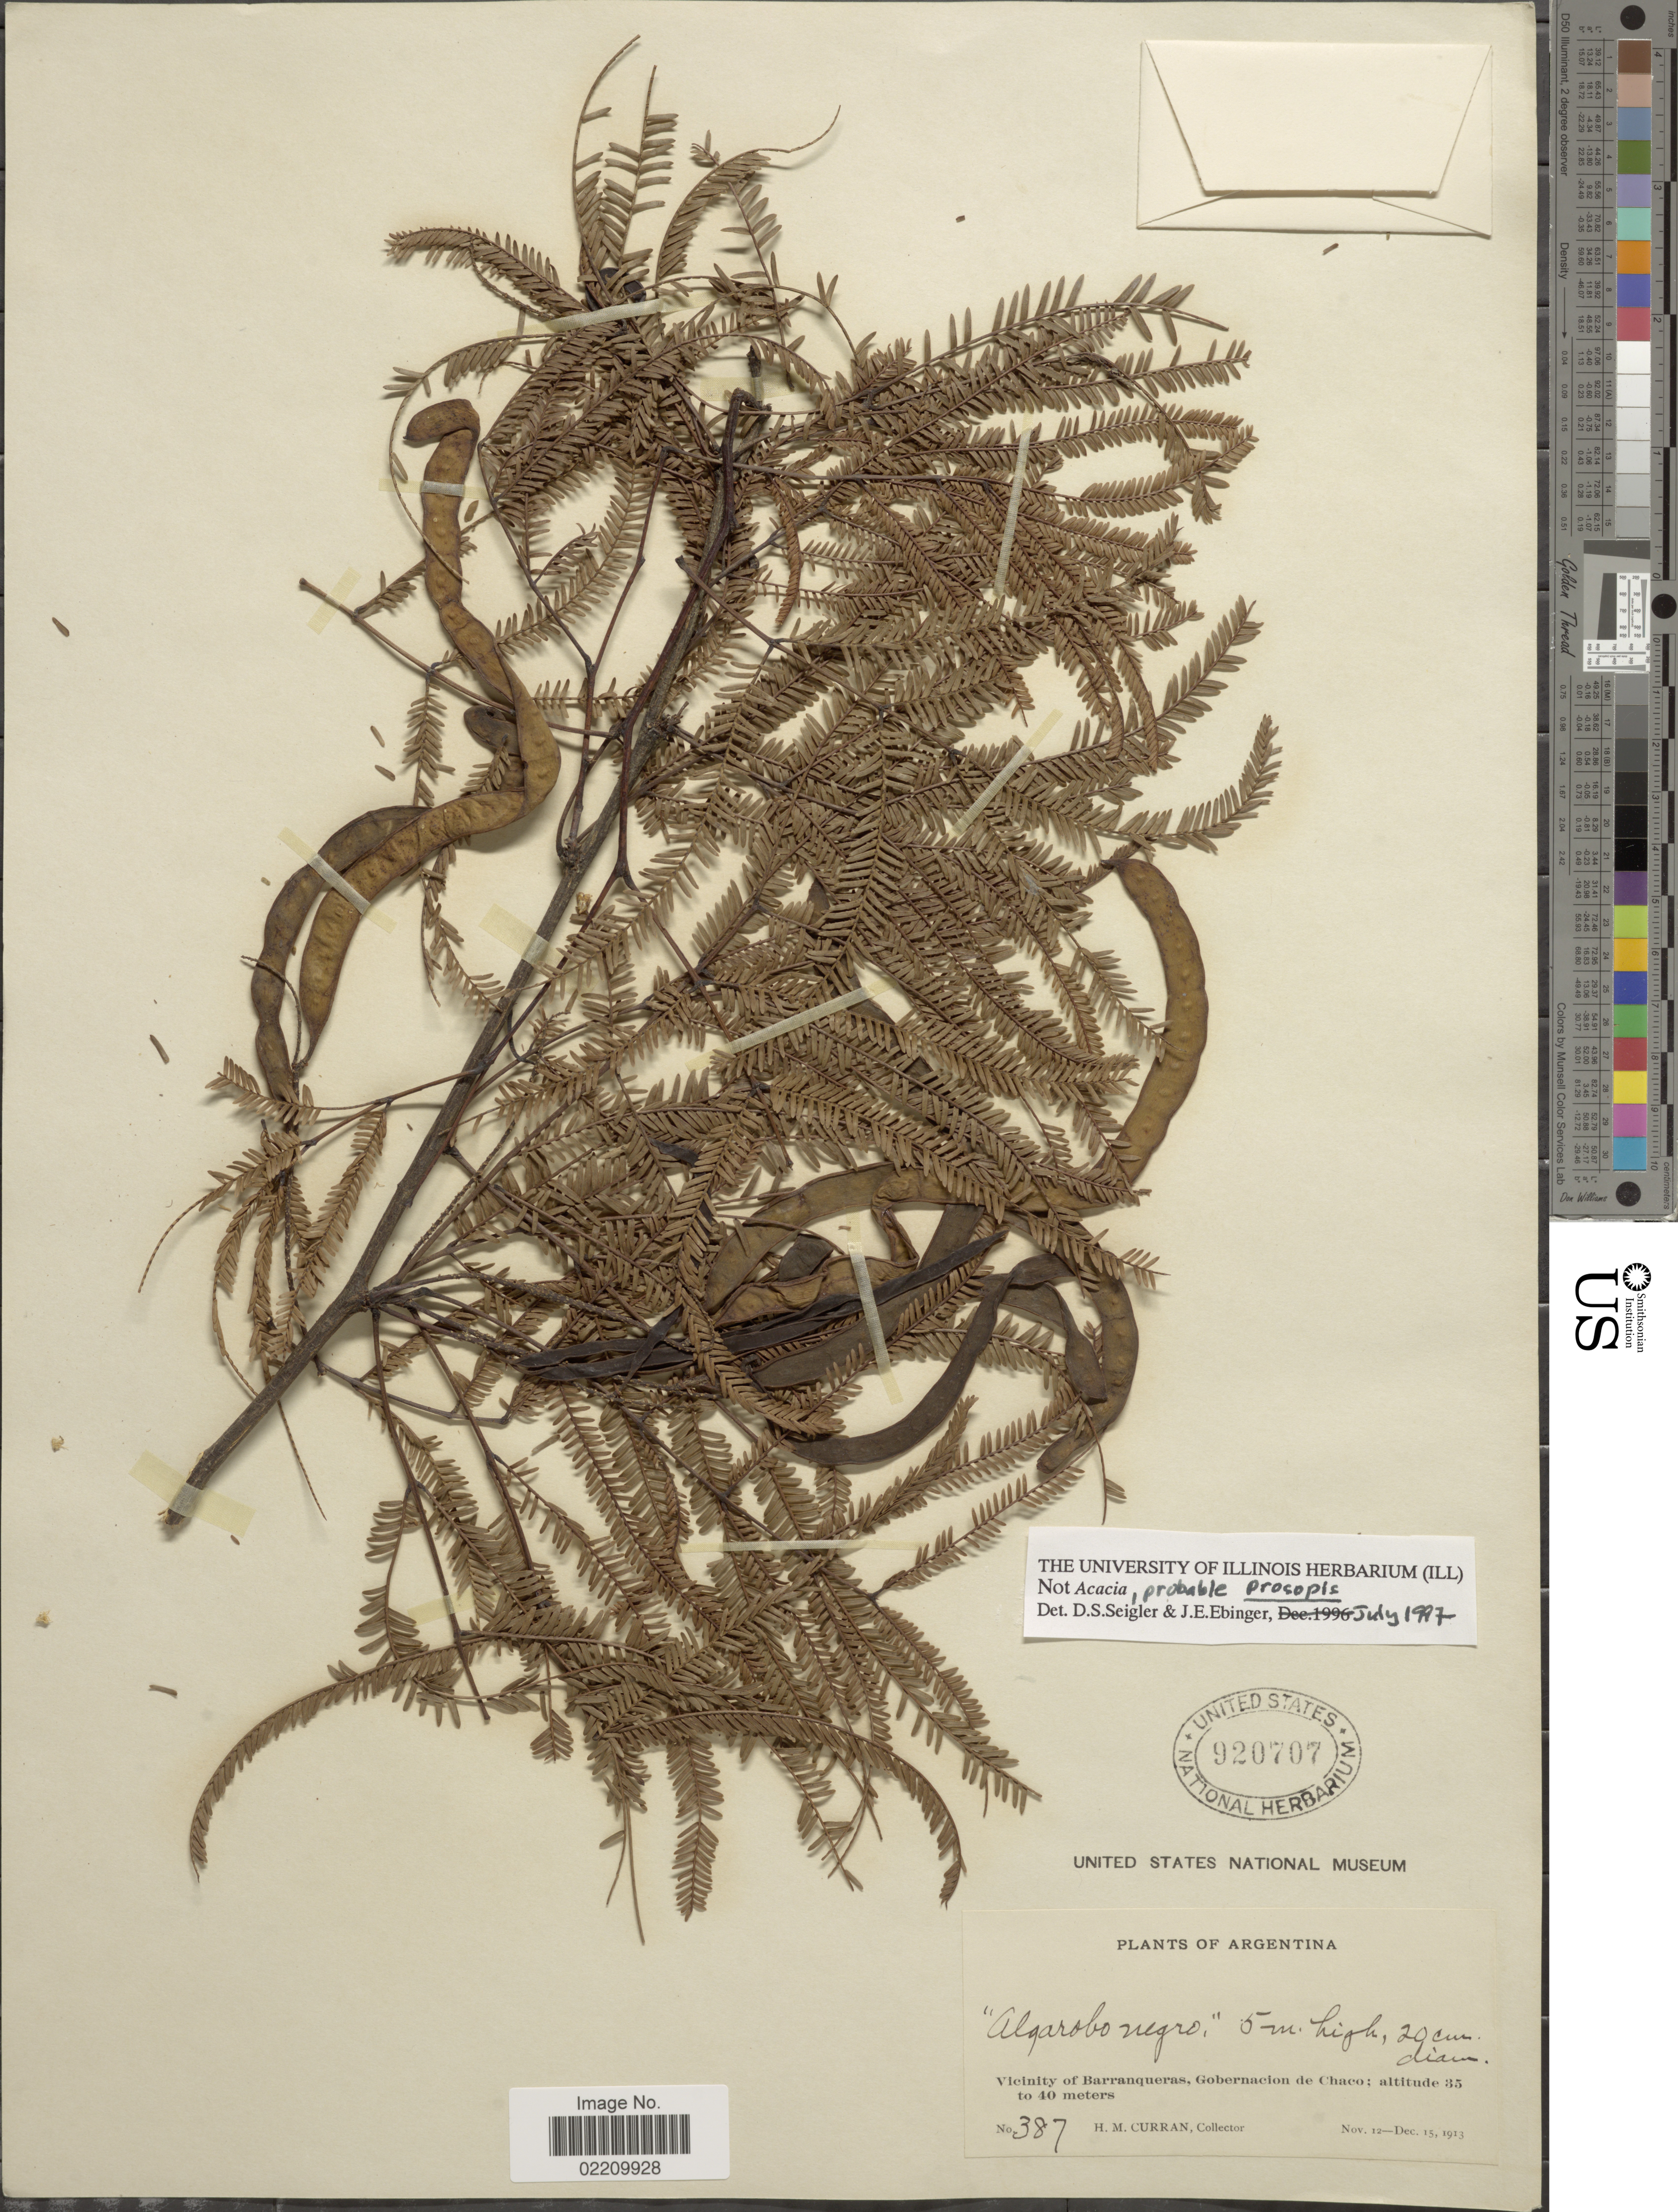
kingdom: Plantae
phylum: Tracheophyta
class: Magnoliopsida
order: Fabales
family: Fabaceae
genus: Neltuma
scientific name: Neltuma sp.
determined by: Strong, Mark T., (BOT), Smithsonian Institution - National Museum of Natural History (UNITED STATES)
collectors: H. M. Curran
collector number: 387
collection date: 1913-11-12/1913-12-15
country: Argentina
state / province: Chaco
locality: Vicinity of Barranqueras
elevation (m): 35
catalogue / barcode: US 920707